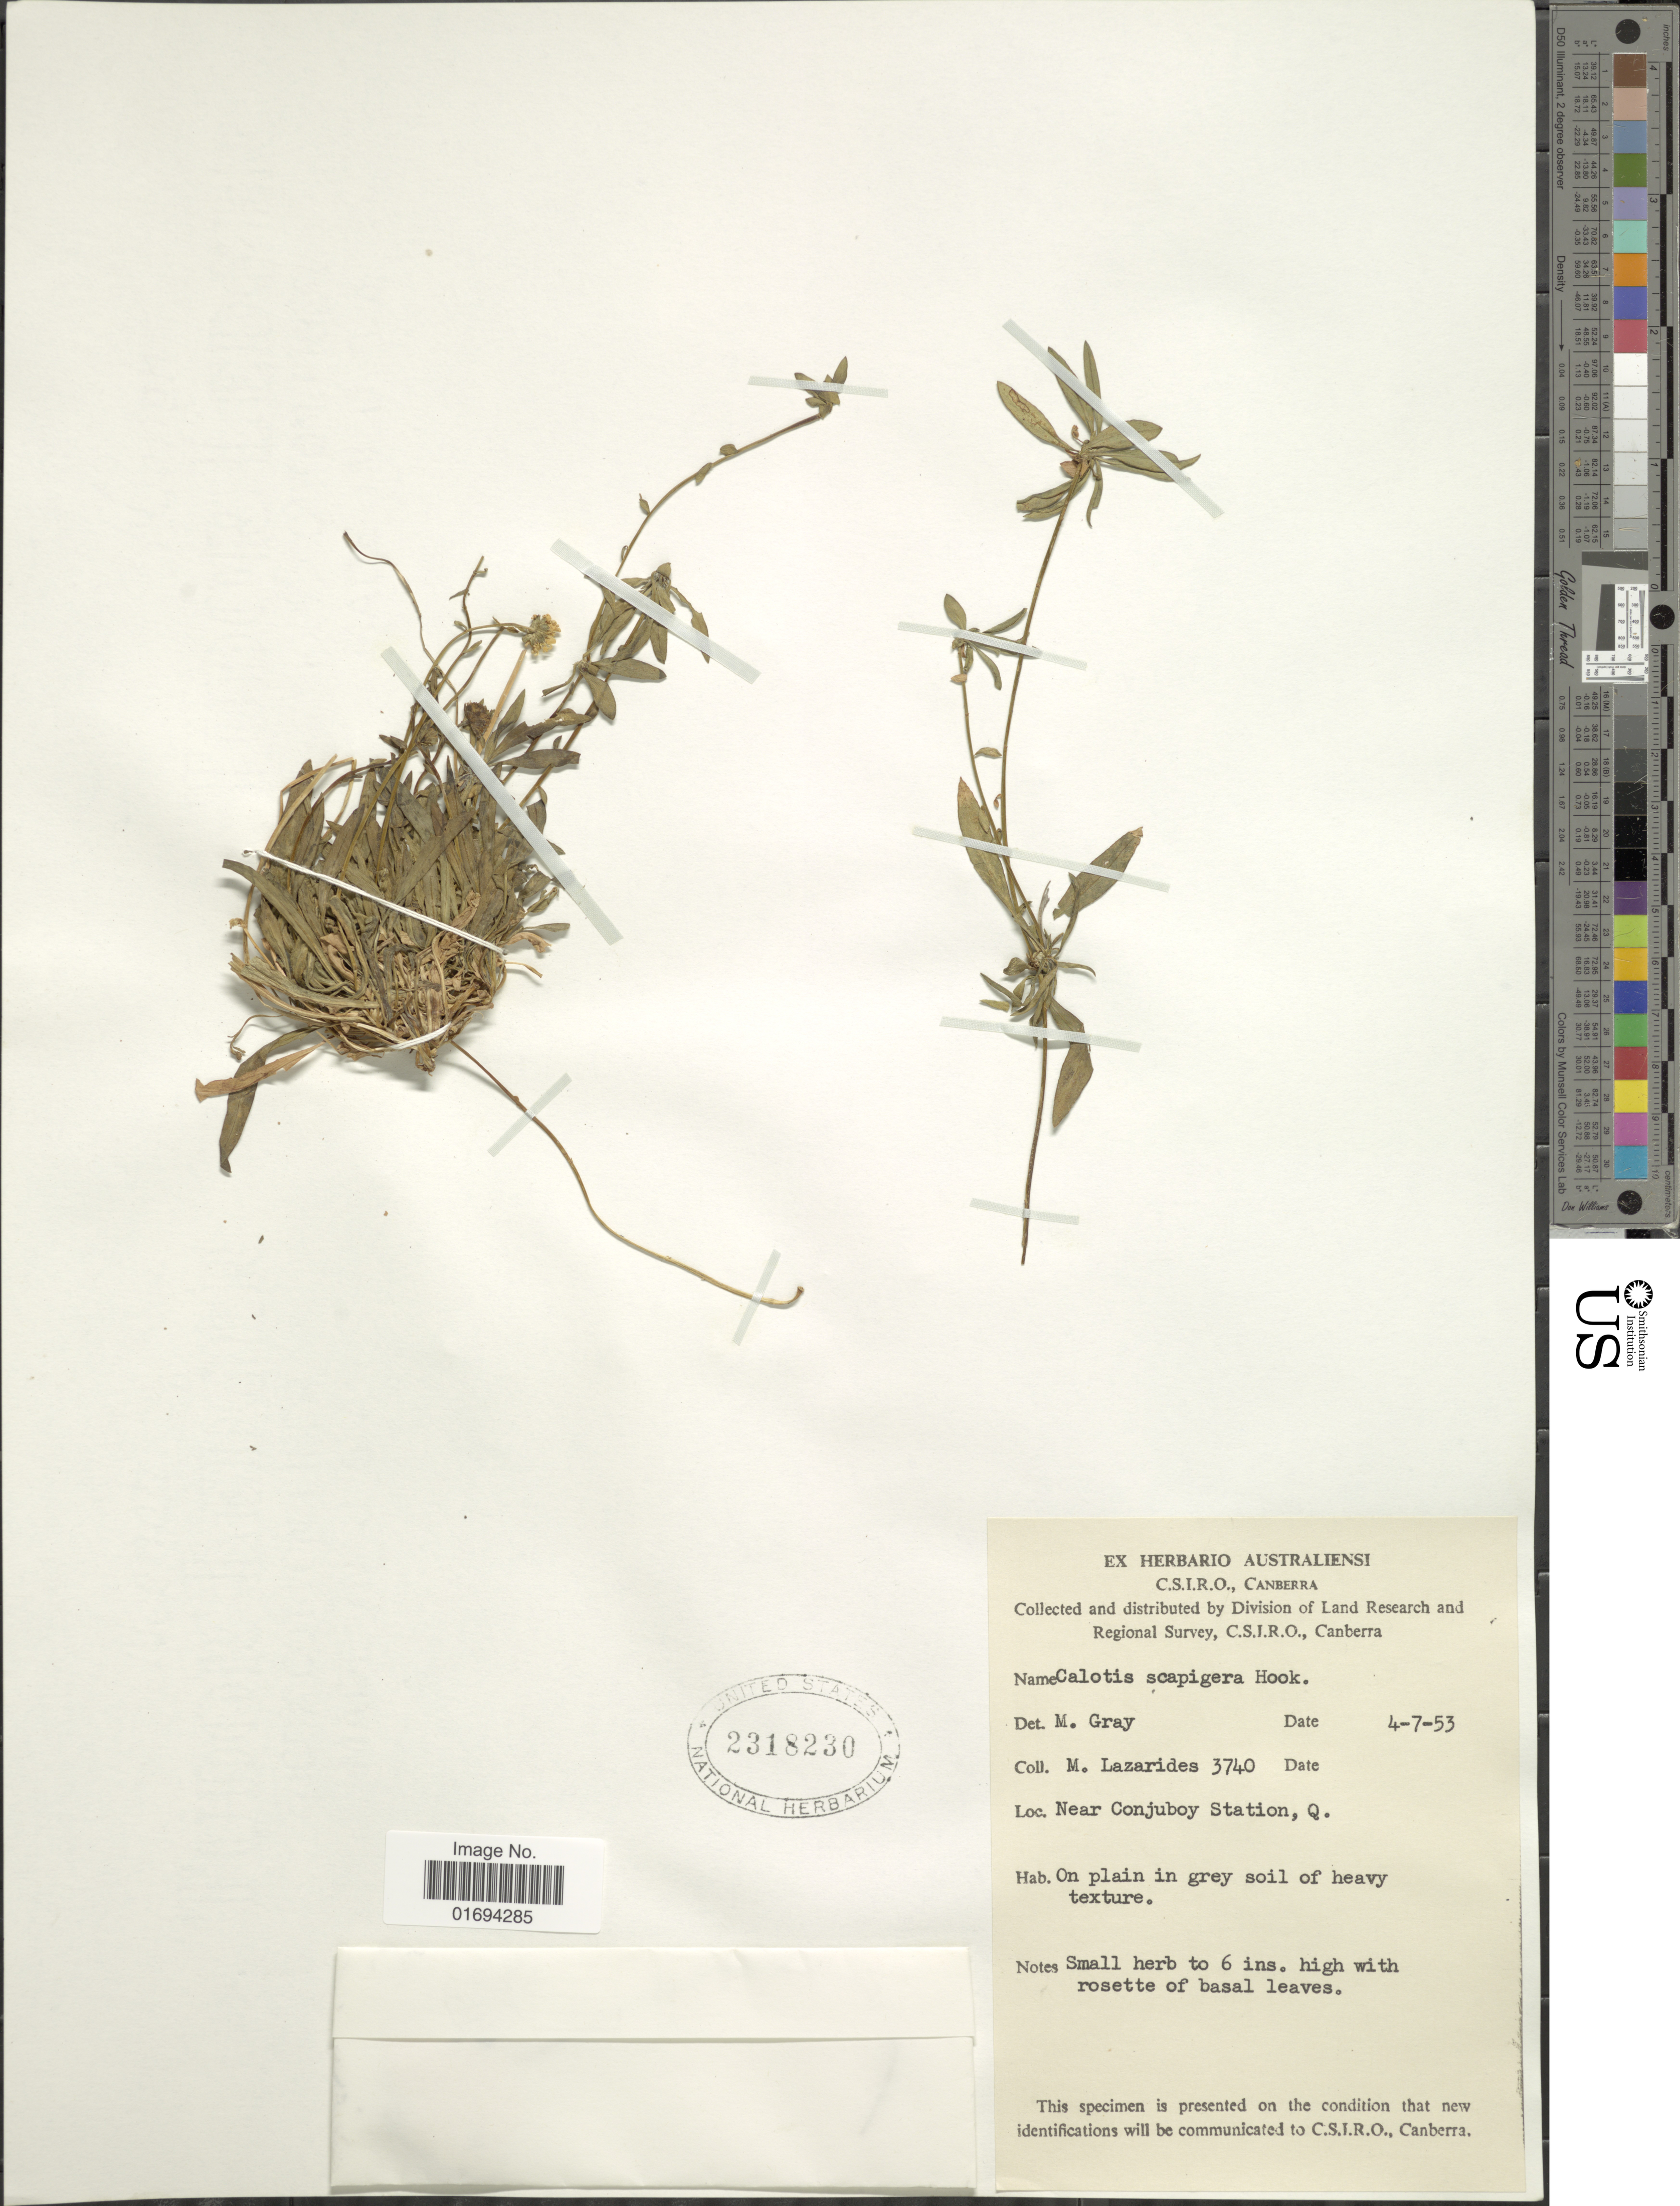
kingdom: Plantae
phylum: Tracheophyta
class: Magnoliopsida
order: Asterales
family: Asteraceae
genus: Calotis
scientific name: Calotis scapigera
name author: Hook.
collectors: M. Lazarides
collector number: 3740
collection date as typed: Transcribed d/m/y: 4/7/53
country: Australia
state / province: Queensland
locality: Near Conjuboy Station, Q.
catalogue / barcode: US 2318230